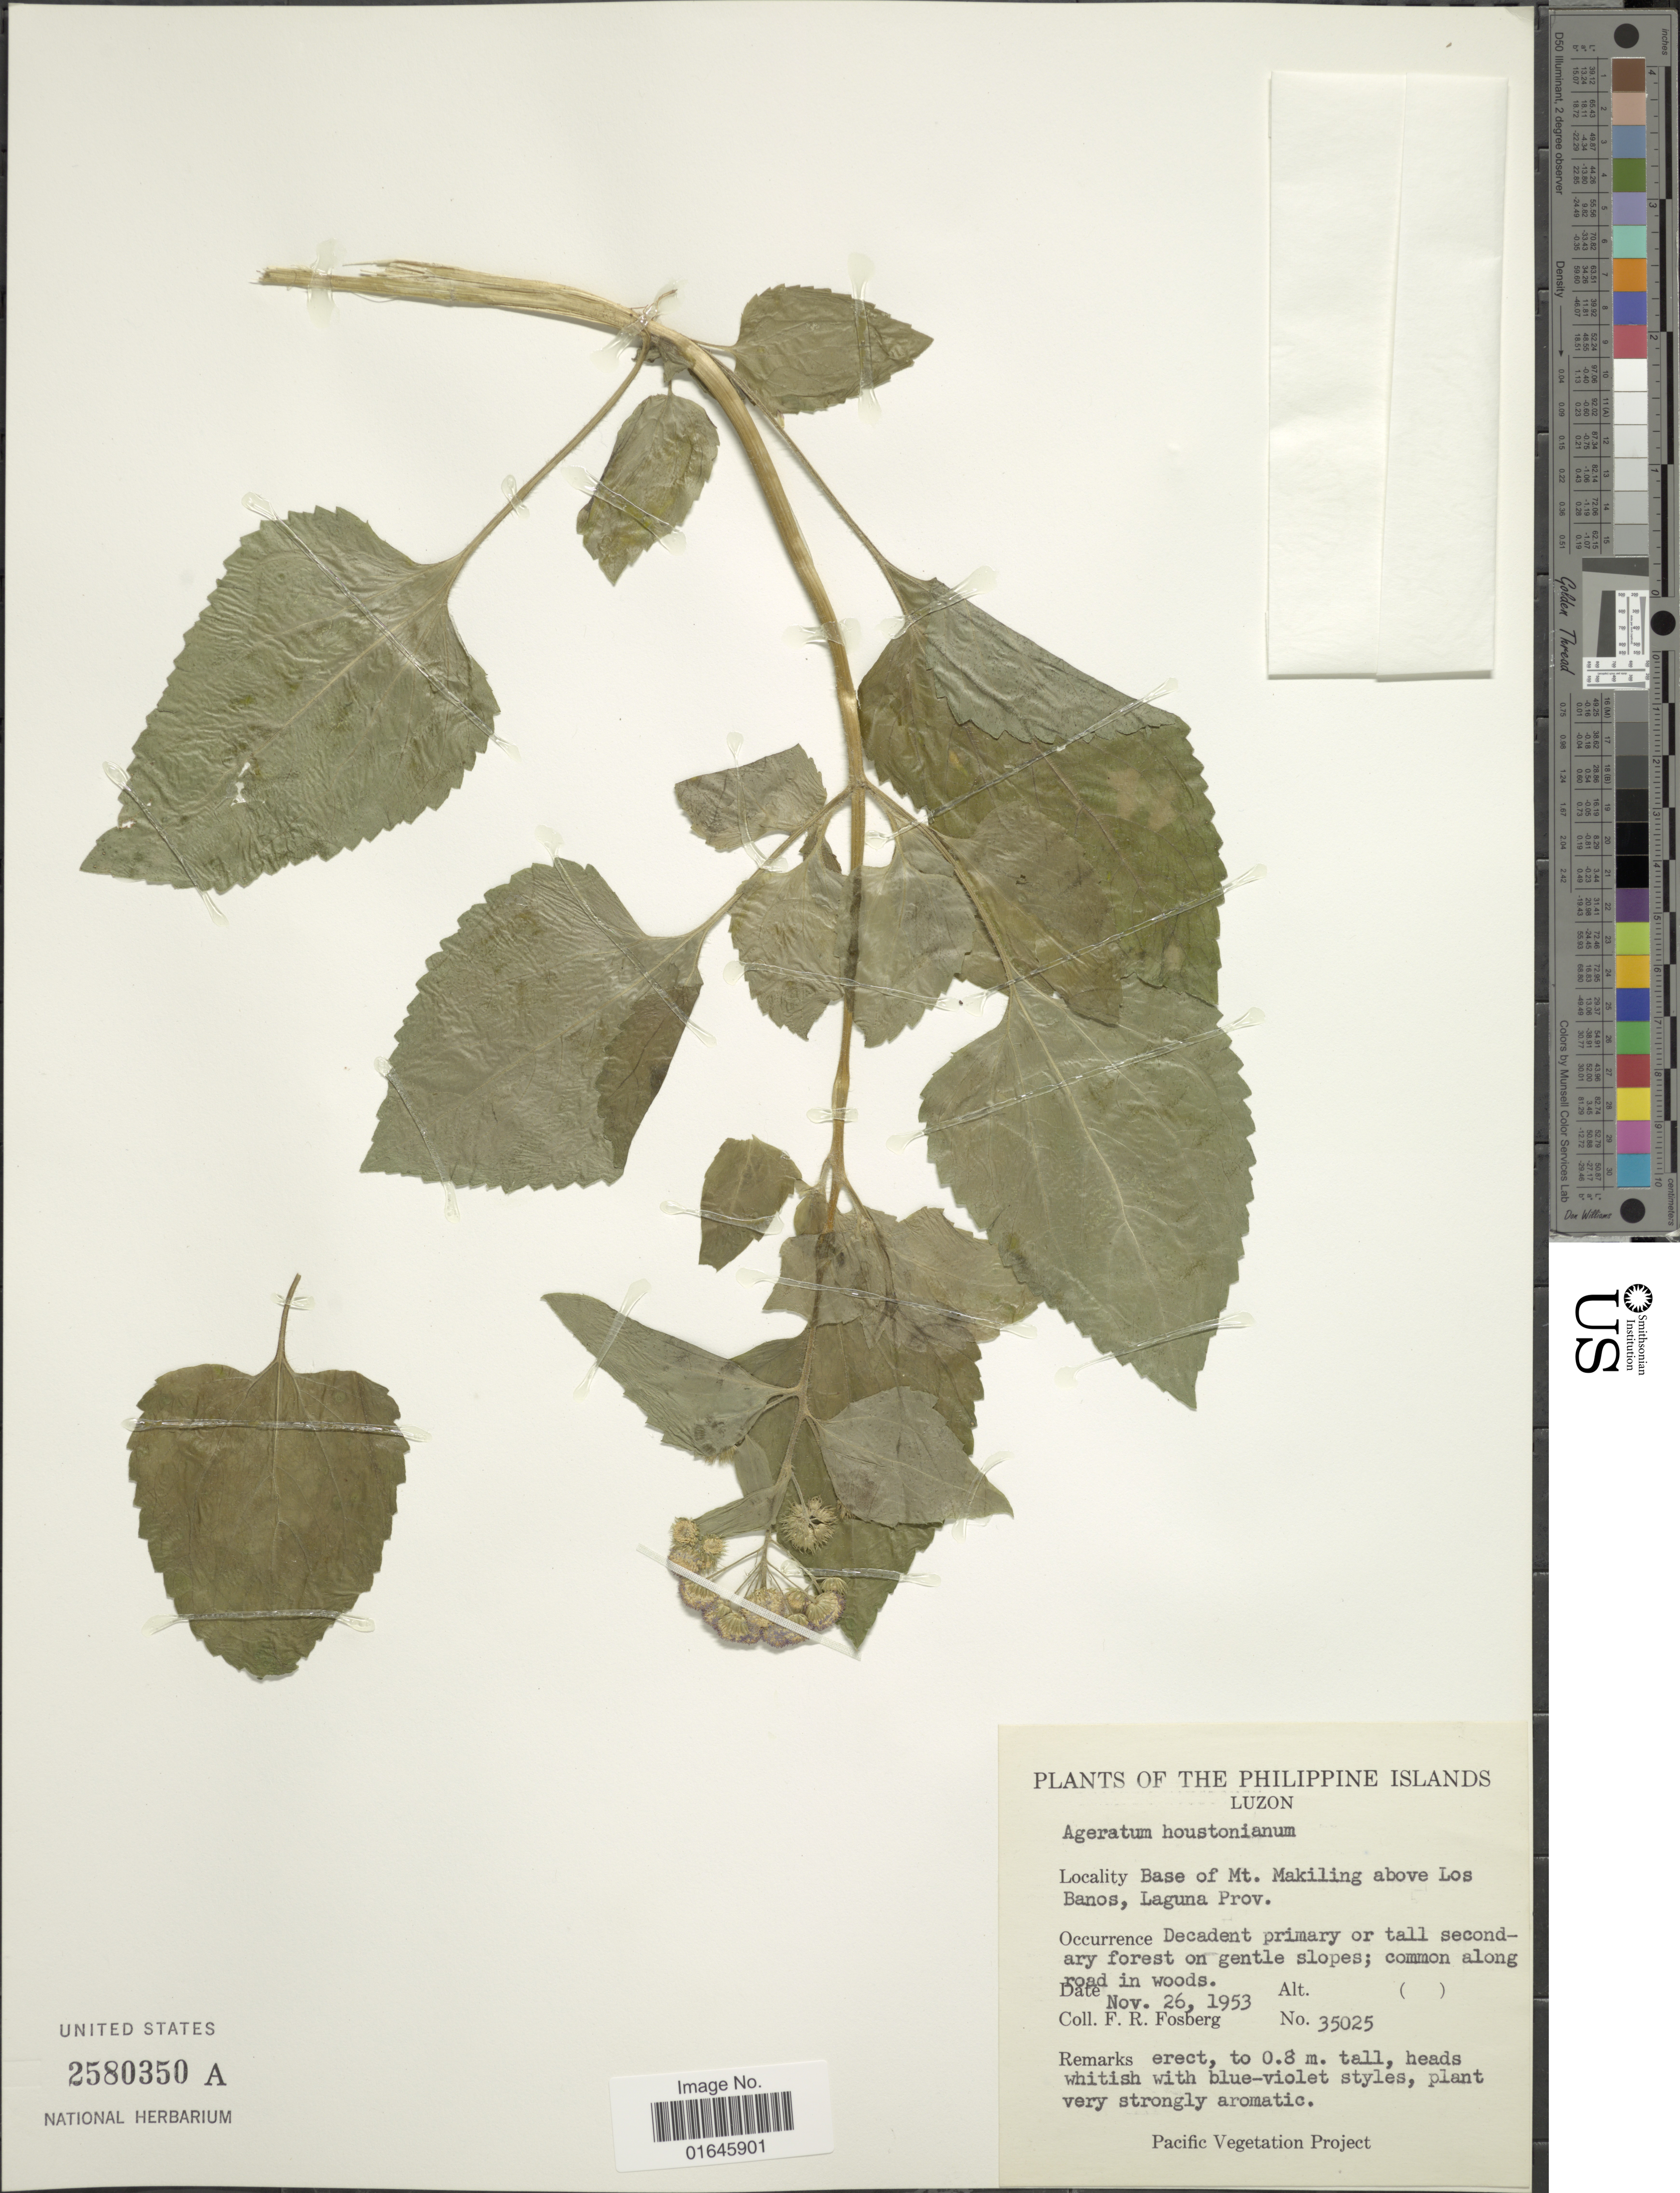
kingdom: Plantae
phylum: Tracheophyta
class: Magnoliopsida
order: Asterales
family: Asteraceae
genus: Ageratum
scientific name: Ageratum houstonianum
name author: Mill.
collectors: F. R. Fosberg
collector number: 35025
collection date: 1953-11-26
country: Philippines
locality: Luzon, Base of Mt. Makiling above Los Banos, Laguna Prov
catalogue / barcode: US 2580350A